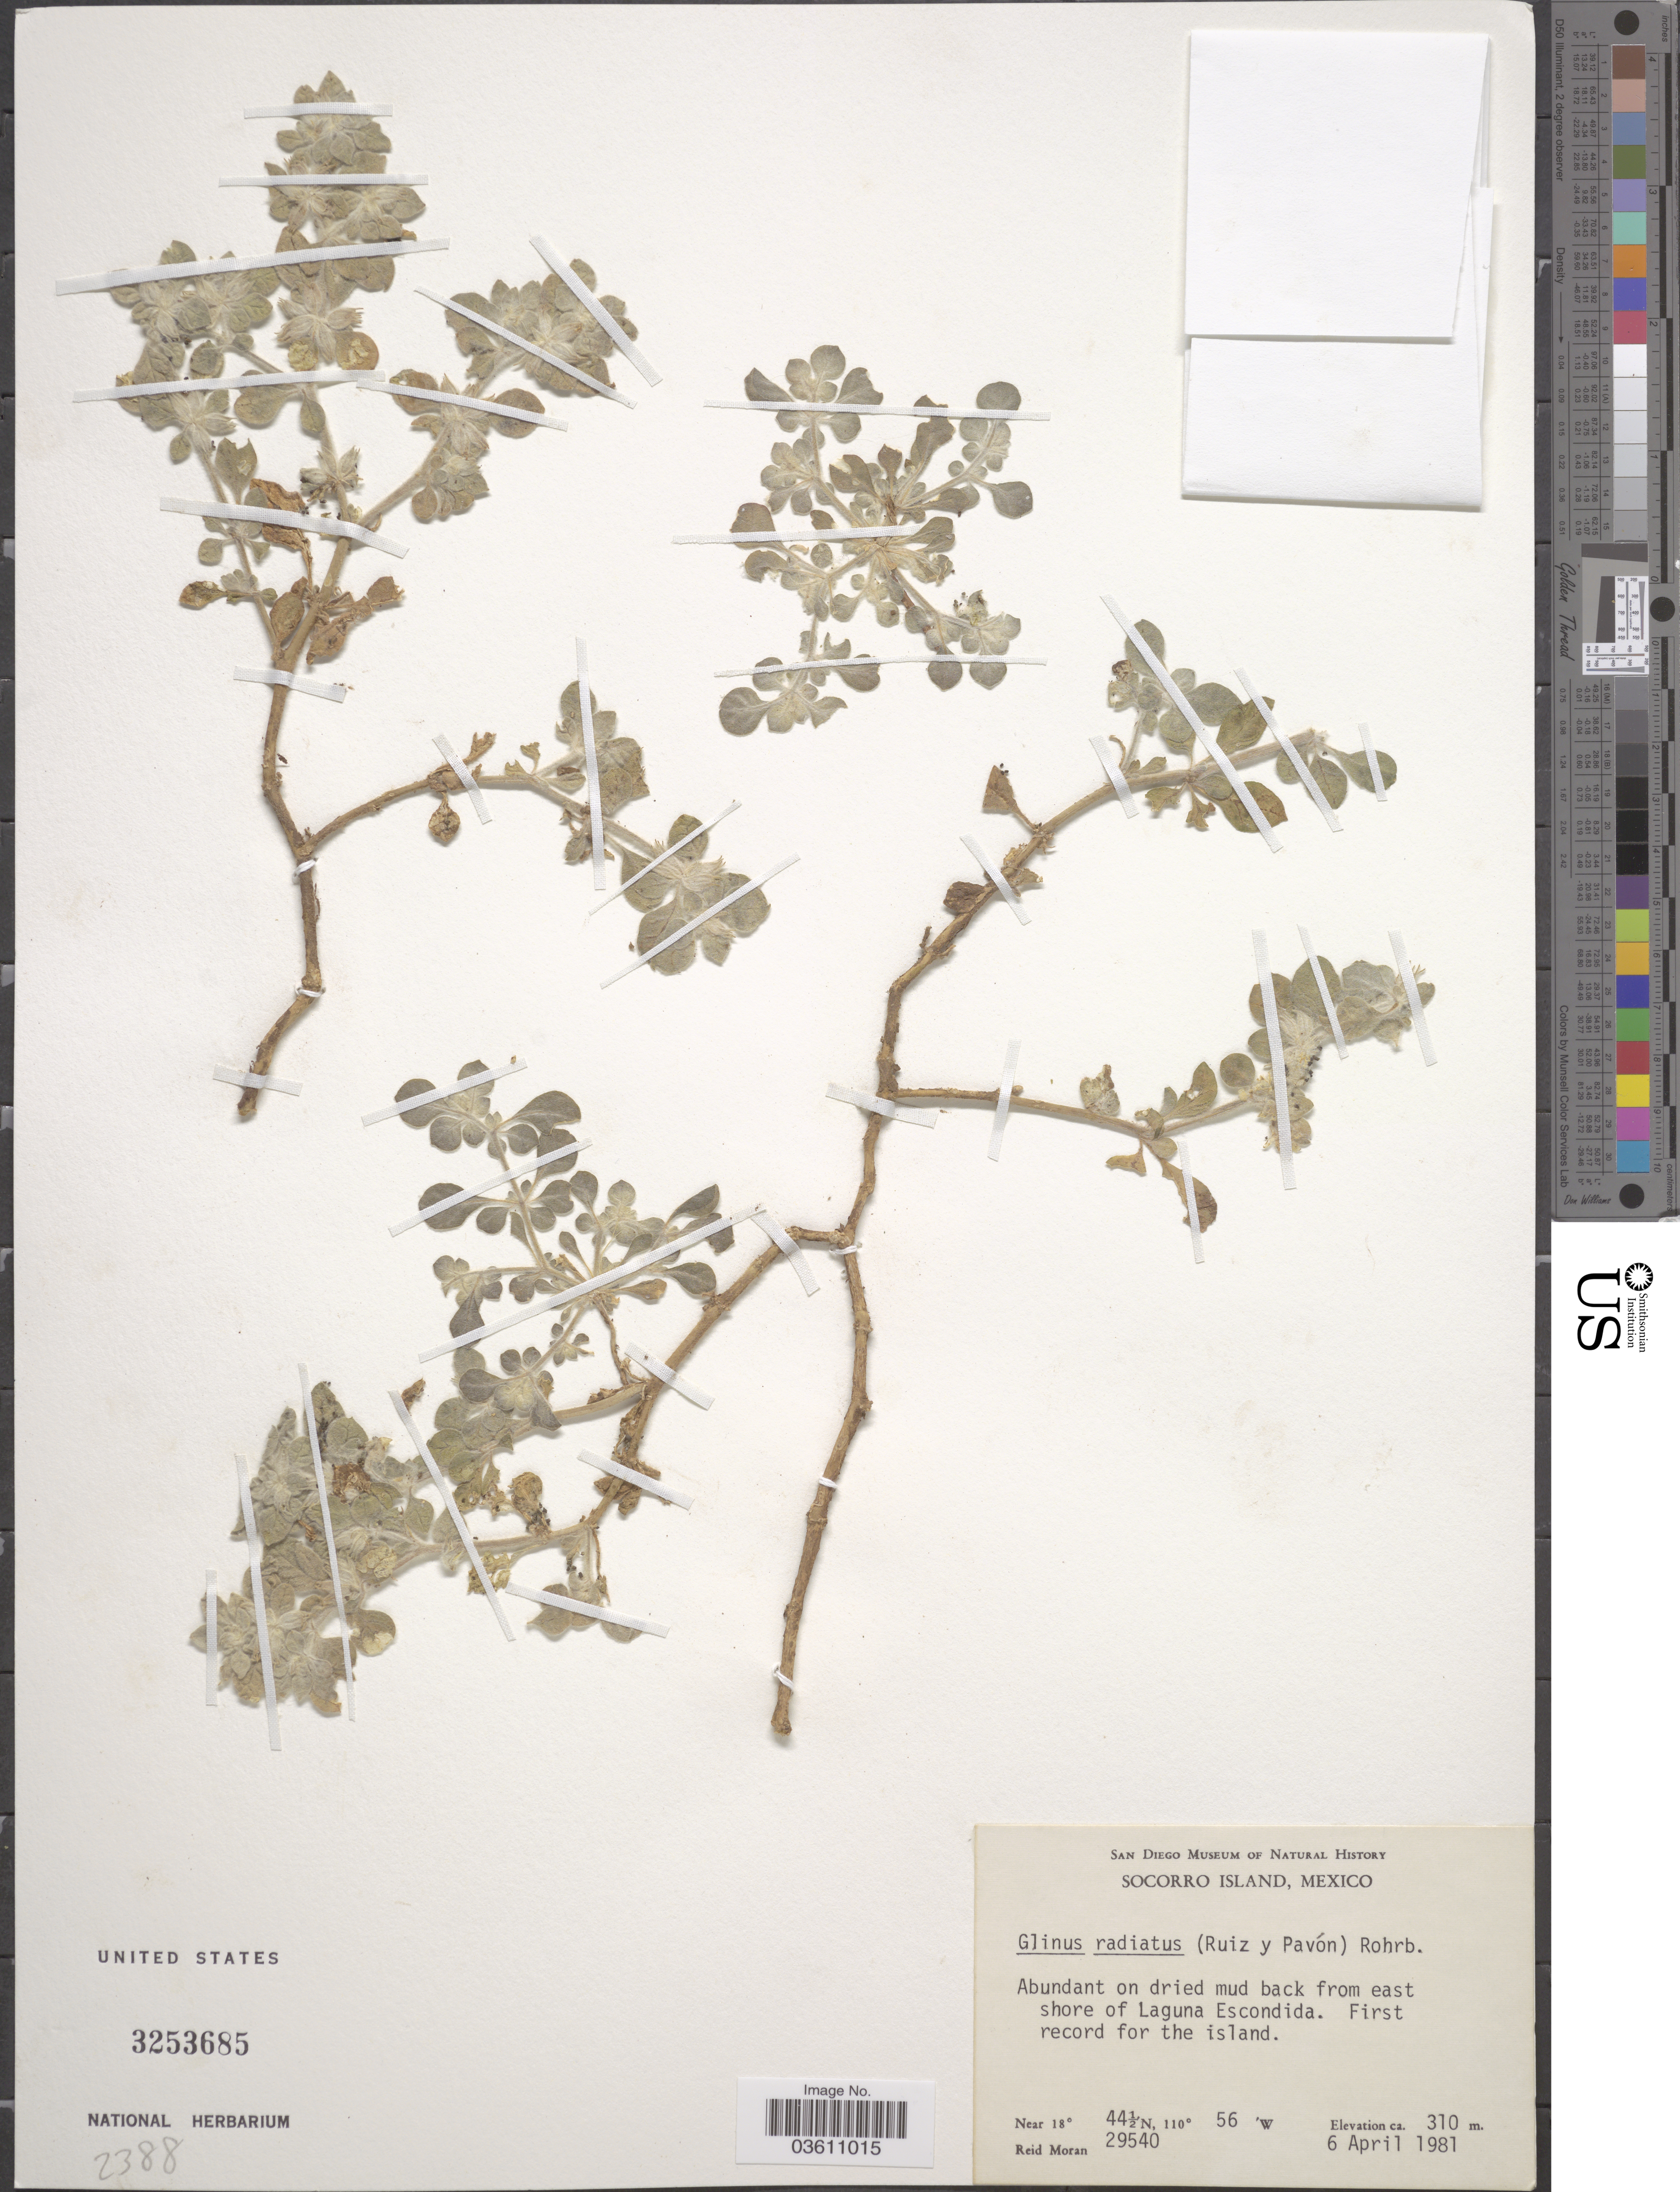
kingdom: Plantae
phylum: Tracheophyta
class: Magnoliopsida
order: Caryophyllales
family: Molluginaceae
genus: Glinus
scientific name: Glinus radiatus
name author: (Ruiz & Pav.) Rohrb.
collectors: R. Moran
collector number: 29540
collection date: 1981-04-06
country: Mexico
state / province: Colima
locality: Socorro Island. From east shore of Laguna Escondida.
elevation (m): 310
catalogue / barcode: US 3253685